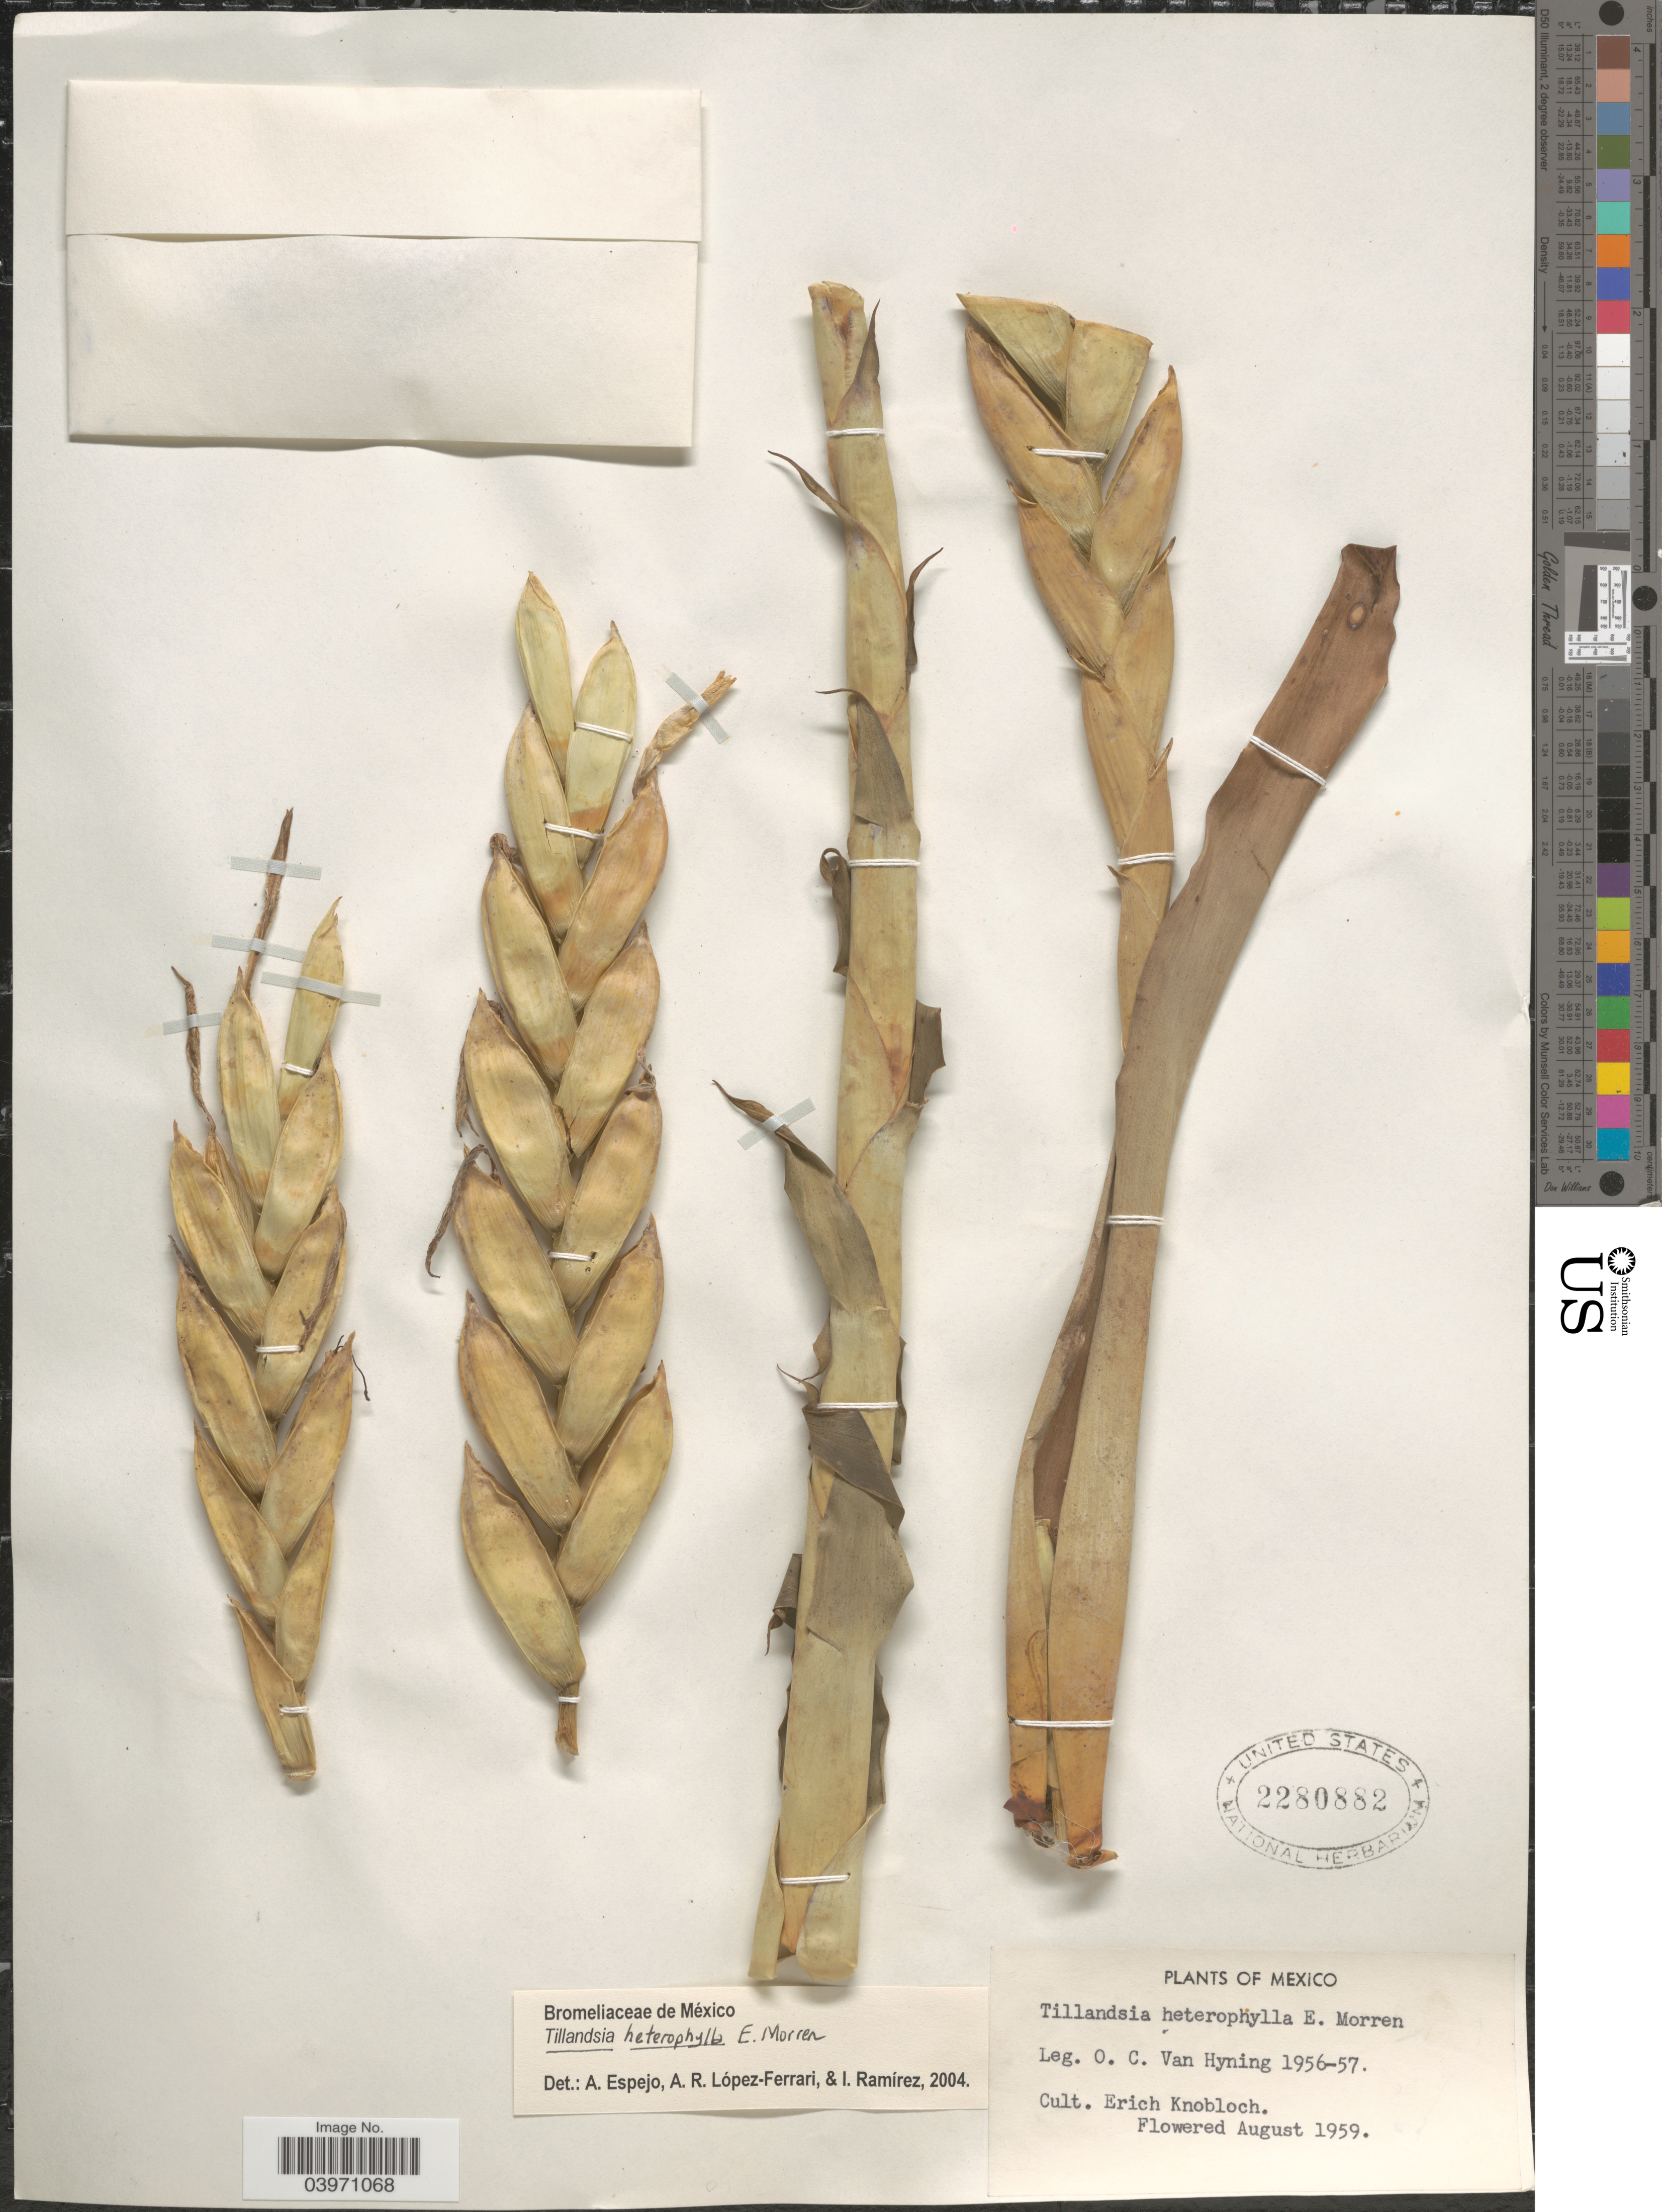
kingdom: Plantae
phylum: Tracheophyta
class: Liliopsida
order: Poales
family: Bromeliaceae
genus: Tillandsia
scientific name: Tillandsia heterophylla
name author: É. Morren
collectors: E. Knobloch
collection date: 1959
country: Mexico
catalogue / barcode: US 2280882